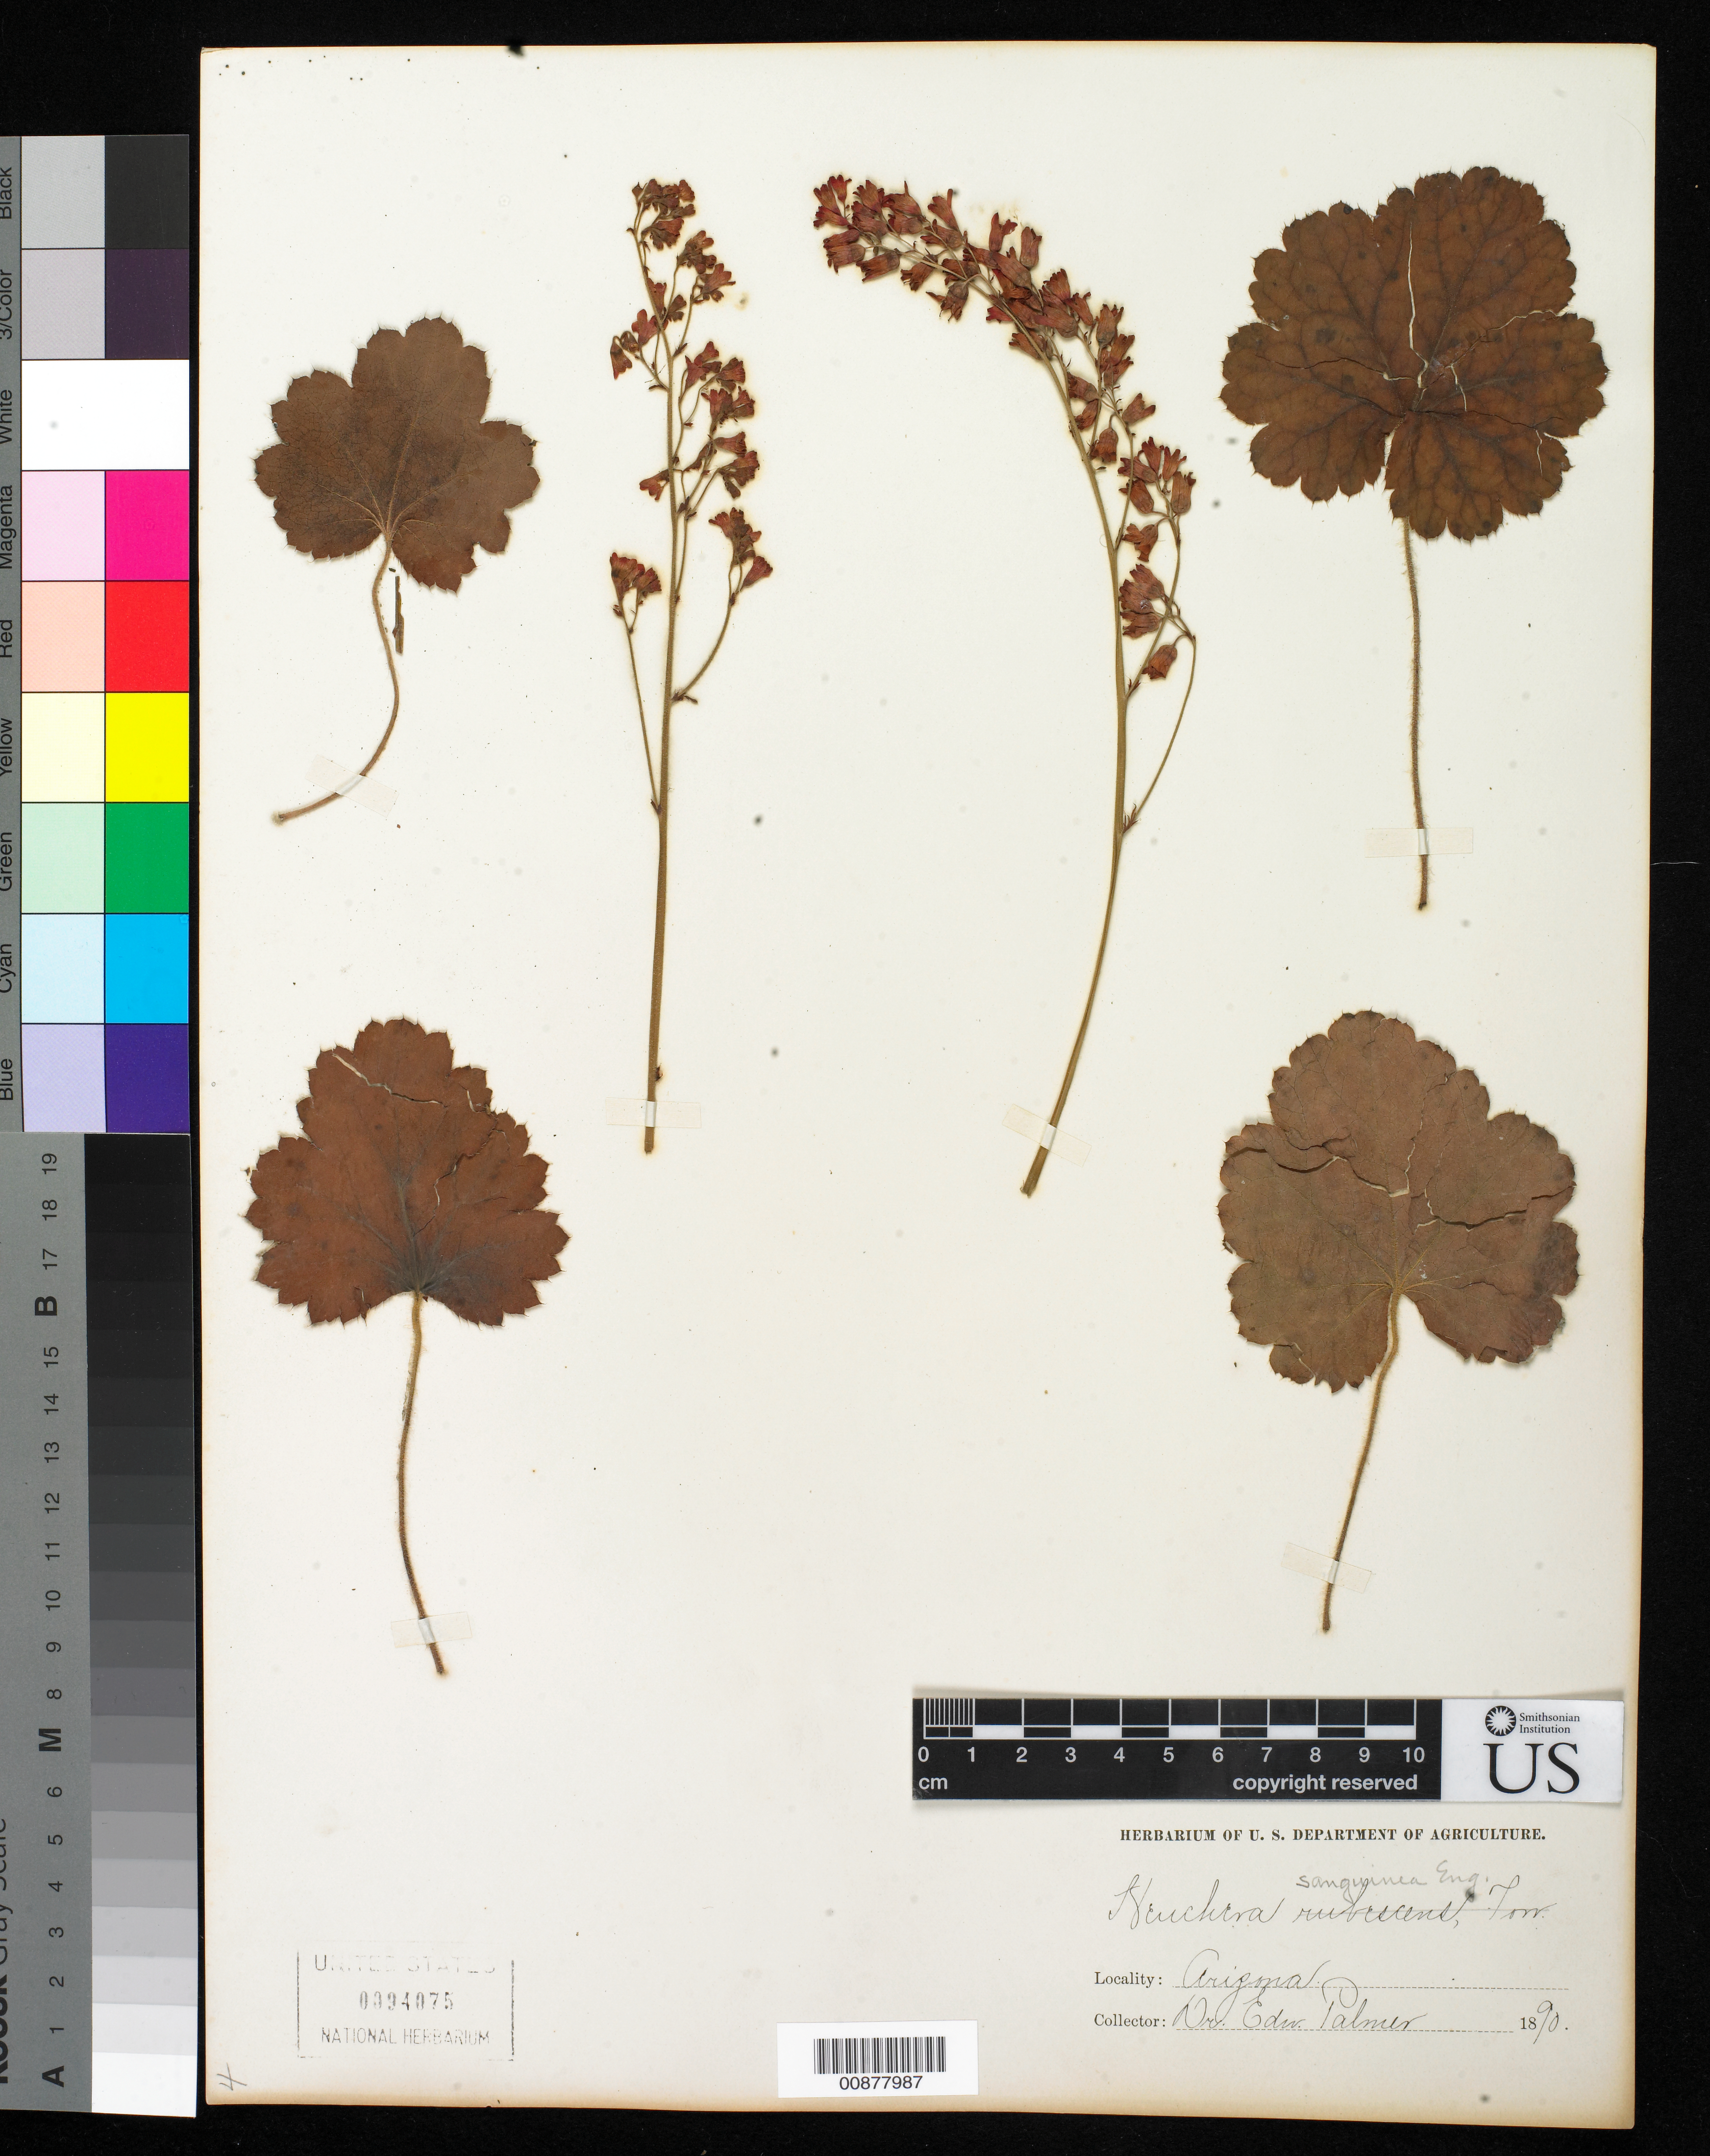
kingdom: Plantae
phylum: Tracheophyta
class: Magnoliopsida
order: Saxifragales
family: Saxifragaceae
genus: Heuchera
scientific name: Heuchera sanguinea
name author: Engelm.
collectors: E. Palmer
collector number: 4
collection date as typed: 1890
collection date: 1890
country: United States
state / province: Arizona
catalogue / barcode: US 94075